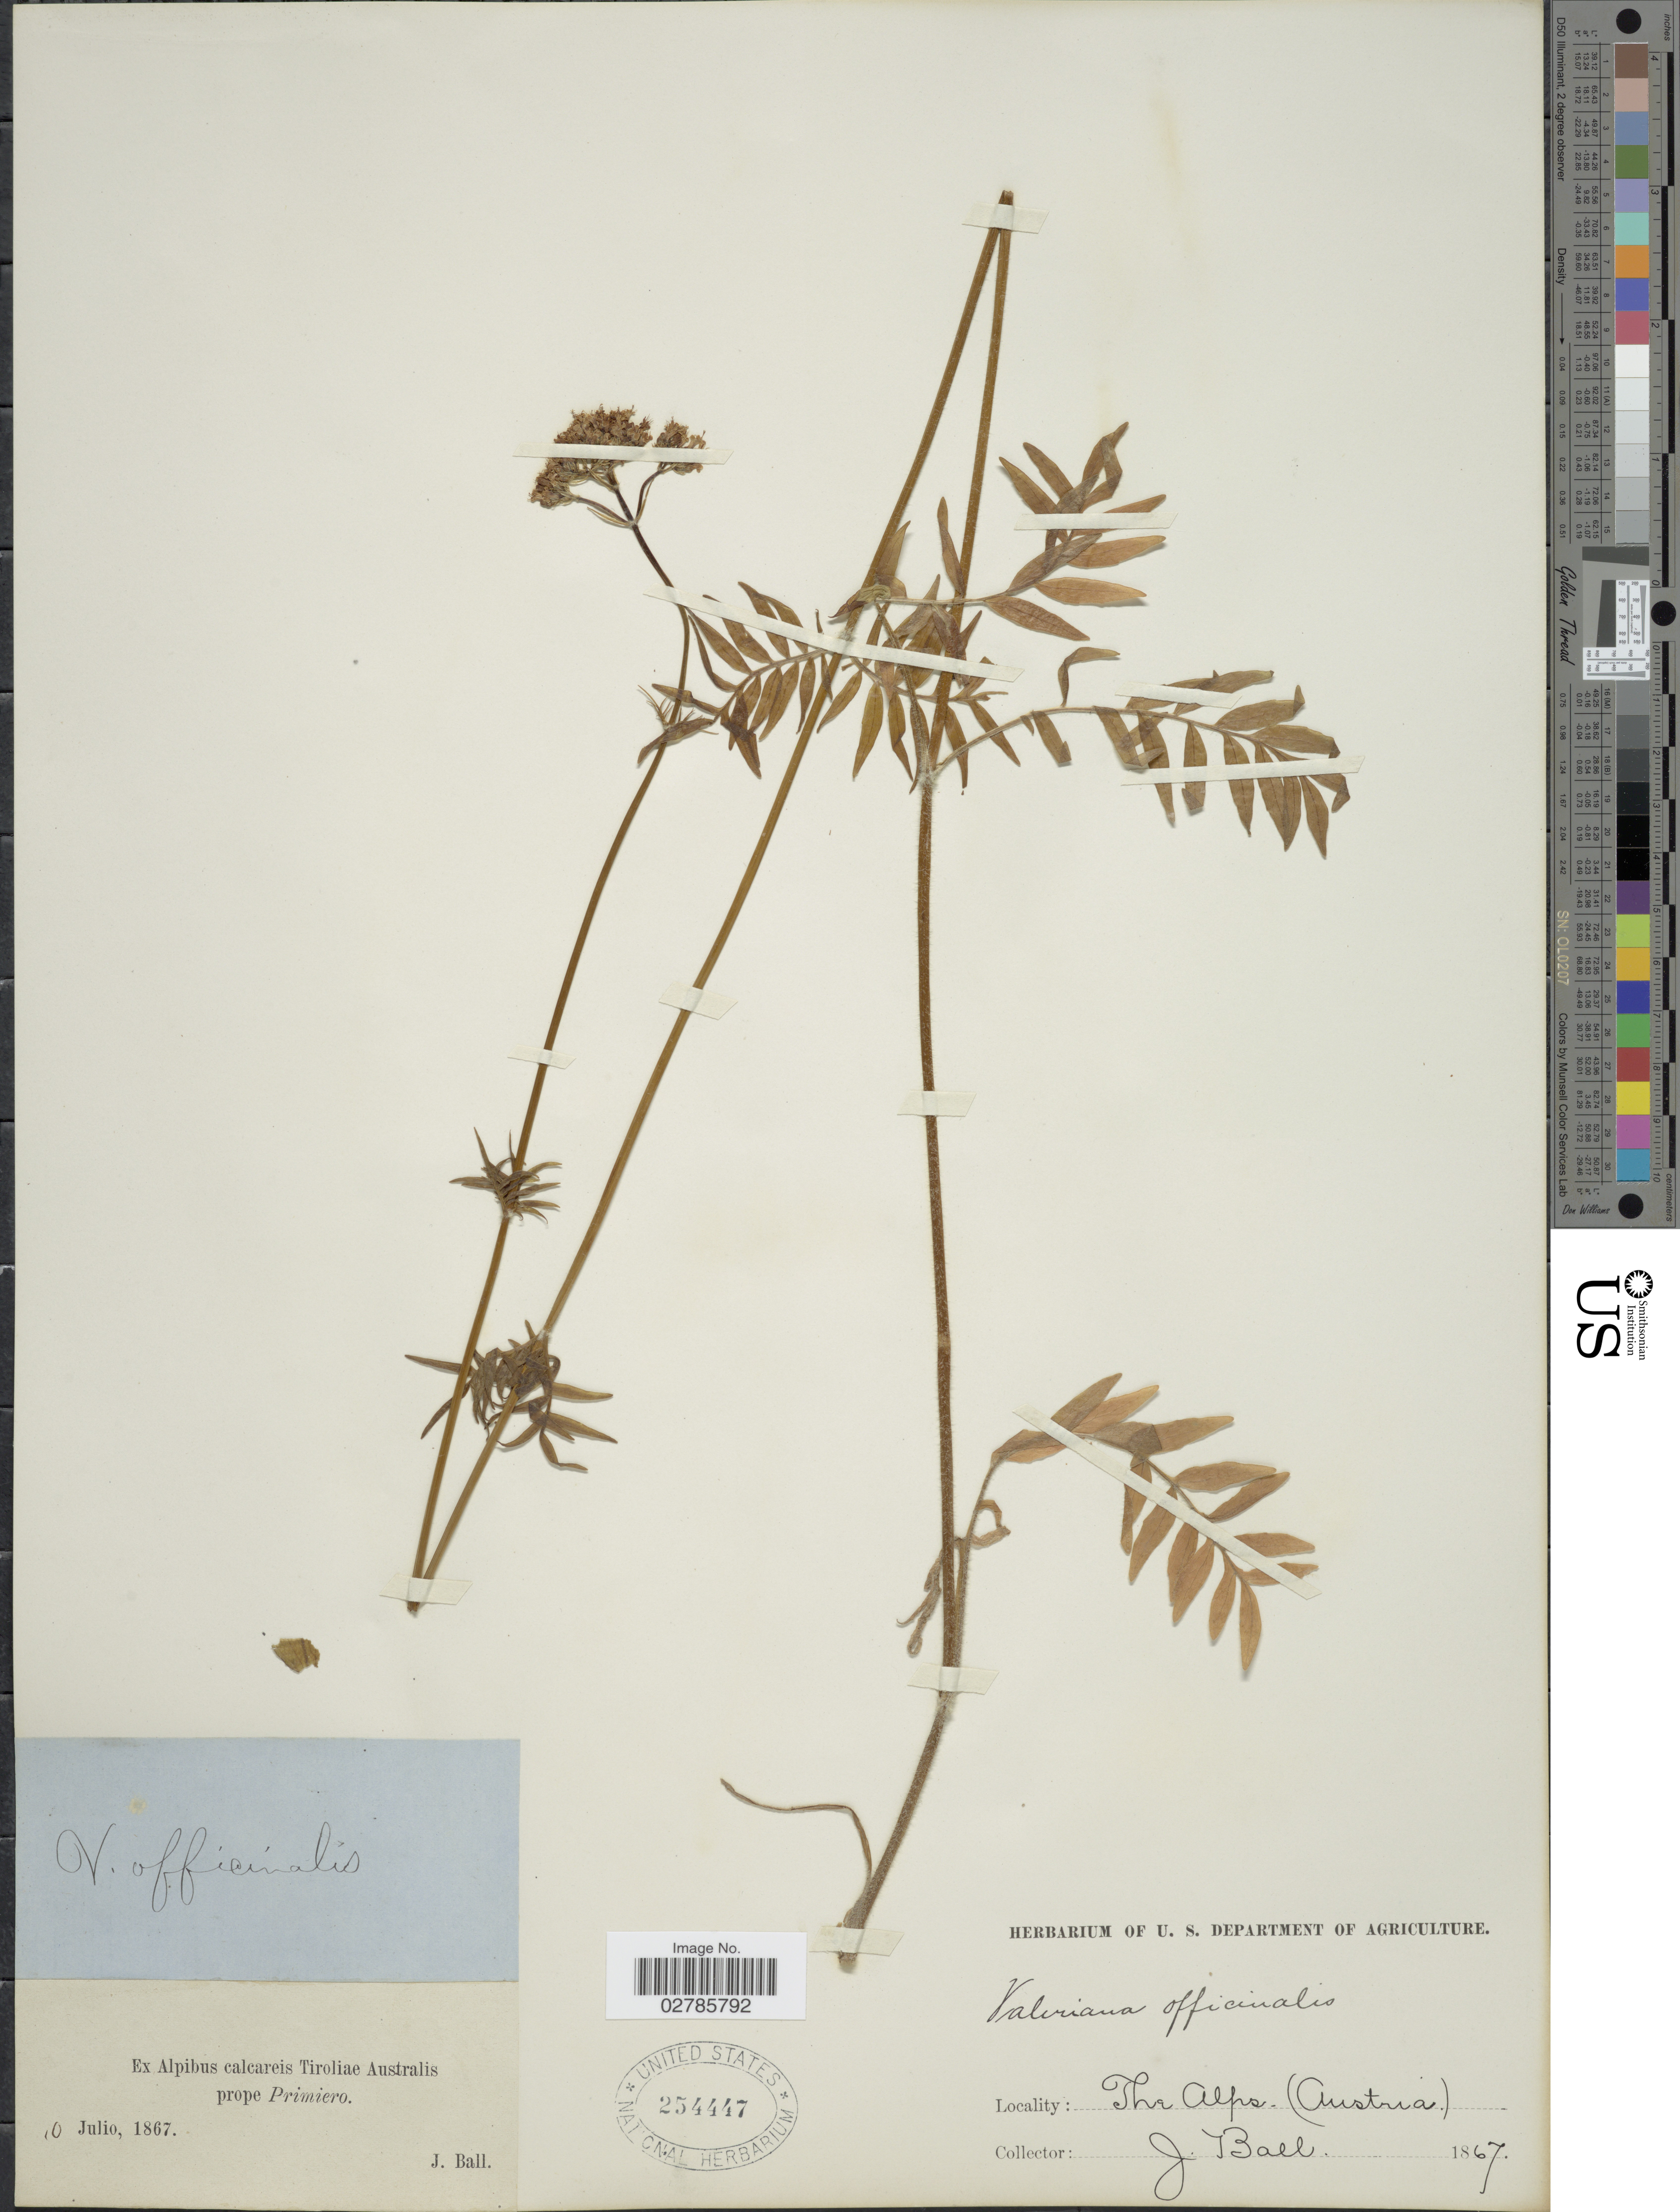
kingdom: Plantae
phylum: Tracheophyta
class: Magnoliopsida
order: Dipsacales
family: Caprifoliaceae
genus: Valeriana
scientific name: Valeriana officinalis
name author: L.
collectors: J. Ball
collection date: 1867-07-10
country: Austria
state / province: Tirol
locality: The Alps. Ex Alpibus calcareis Tiroliae Australis prope Primiero.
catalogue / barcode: US 254447